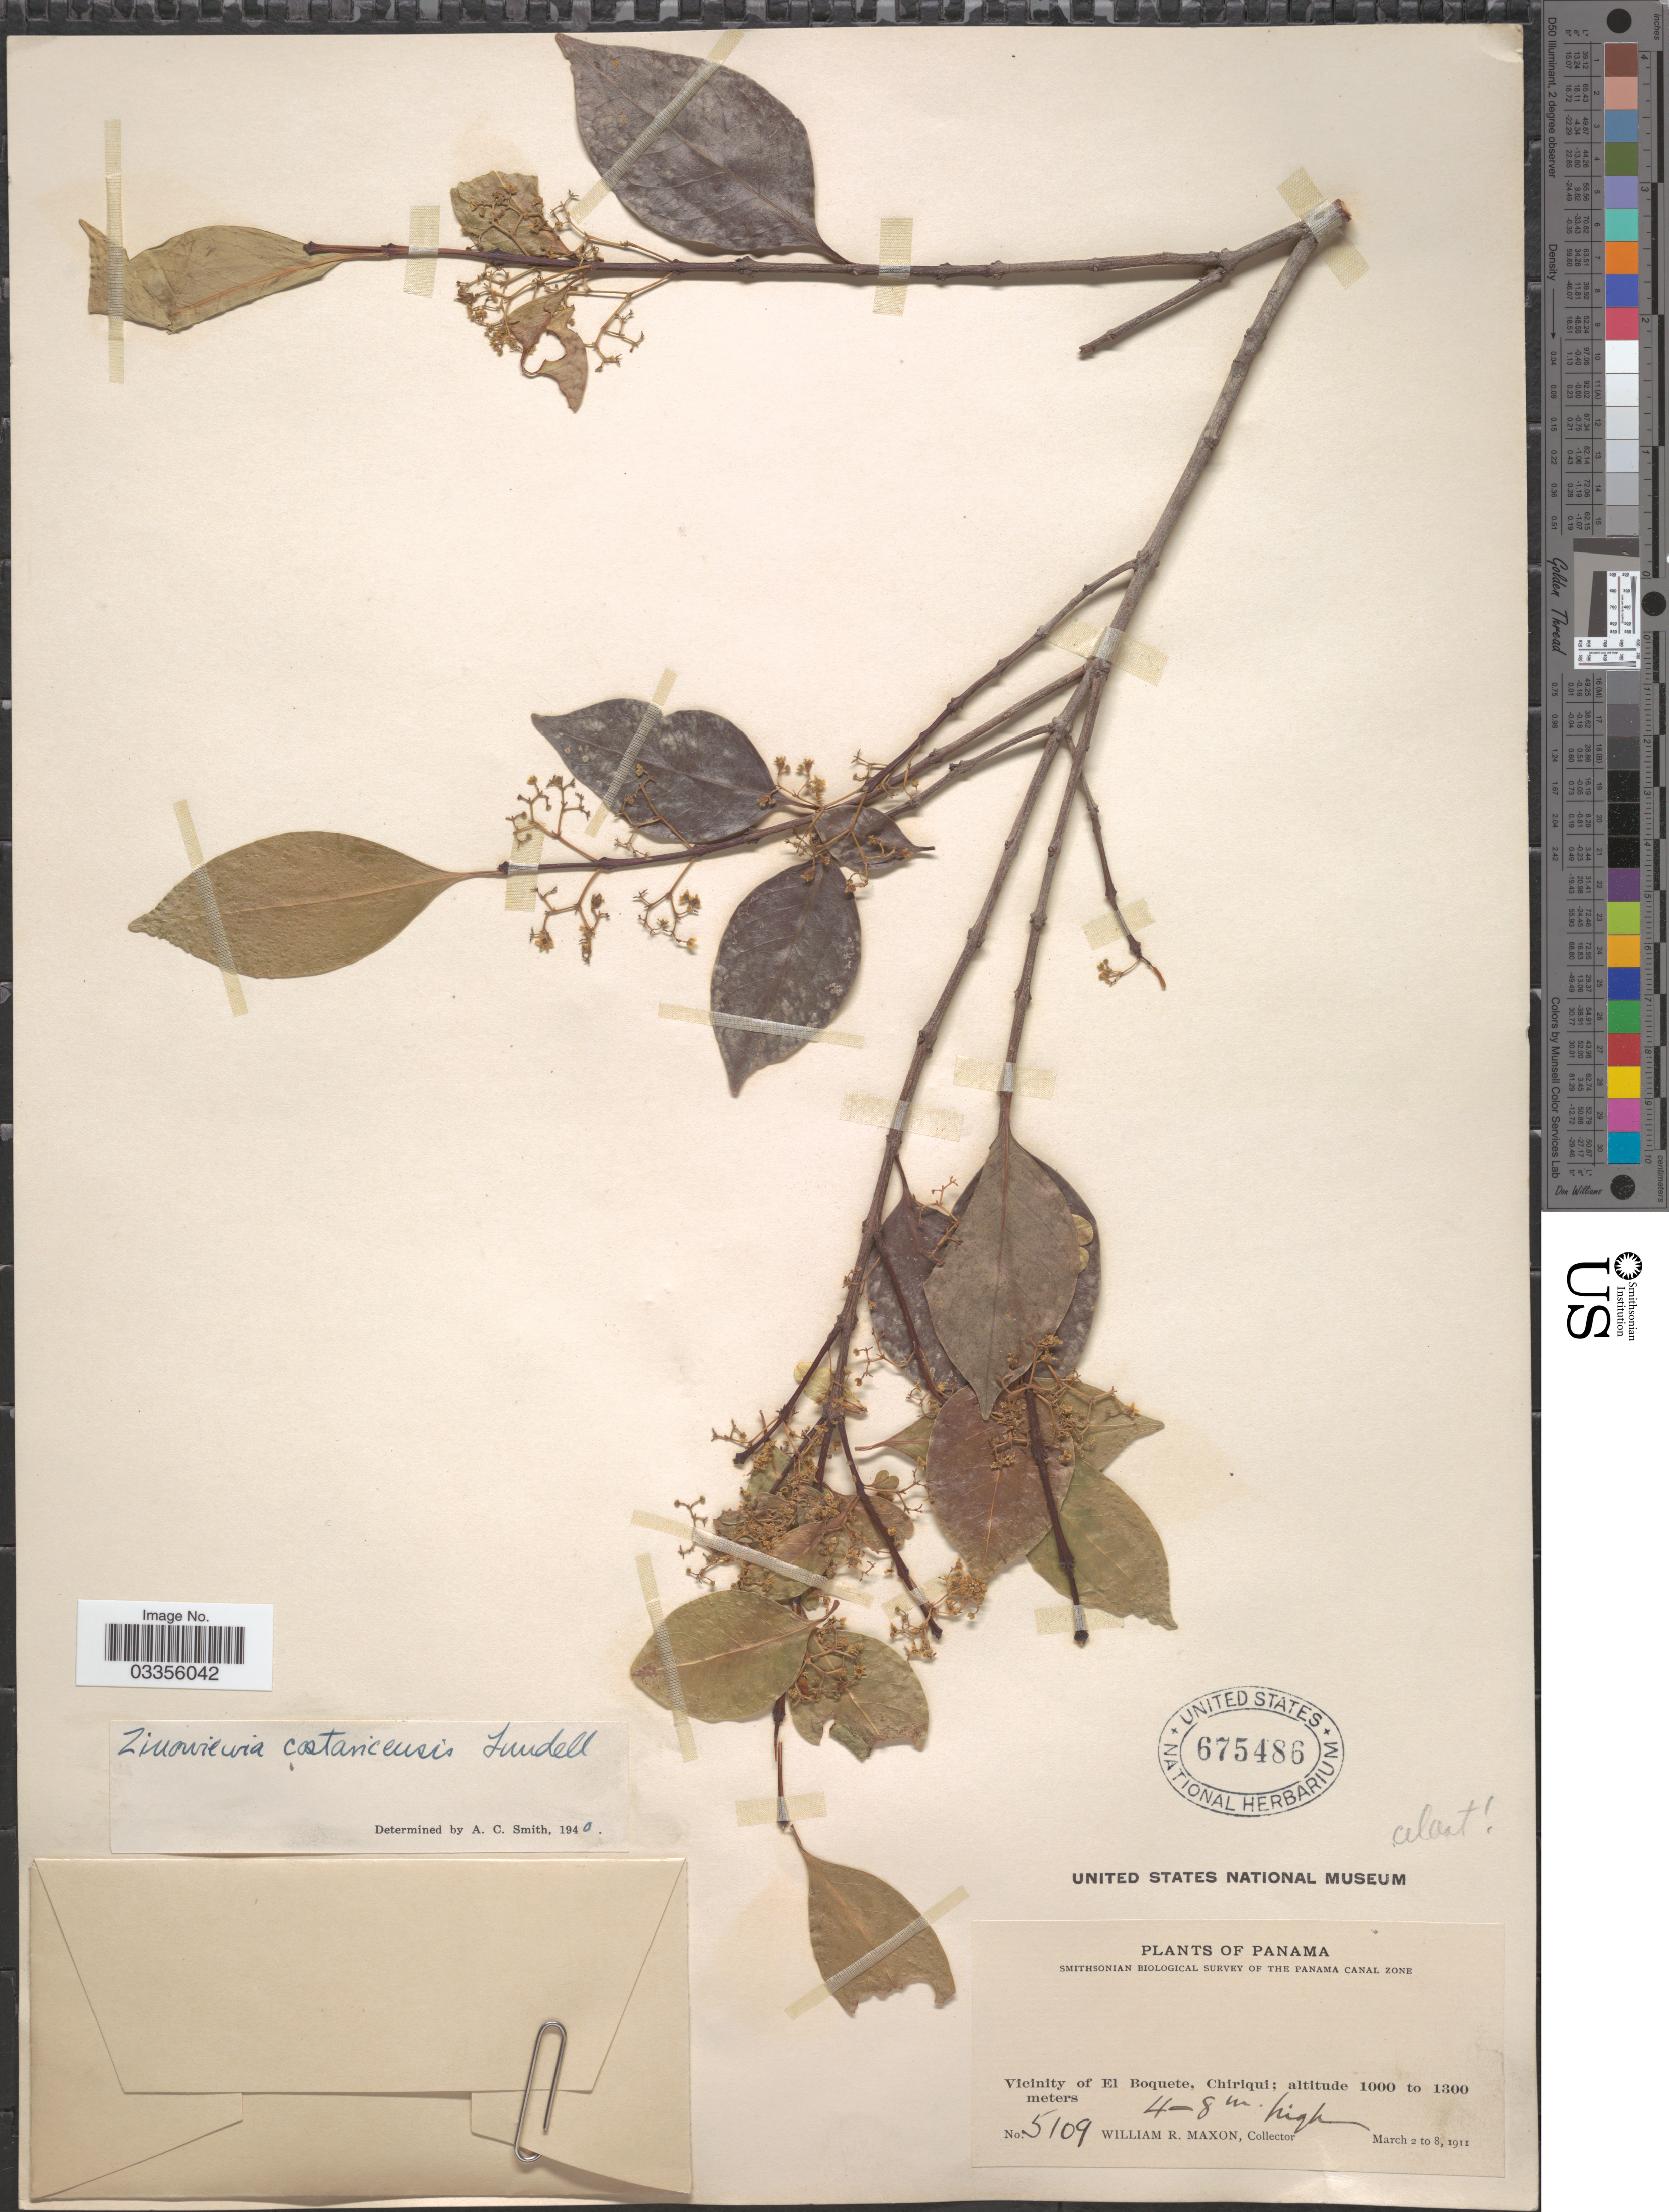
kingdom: Plantae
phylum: Tracheophyta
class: Magnoliopsida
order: Celastrales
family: Celastraceae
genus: Zinowiewia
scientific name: Zinowiewia costaricensis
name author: Lundell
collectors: W. R. Maxon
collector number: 5109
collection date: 1911-03-02/1911-03-08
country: Panama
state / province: Chiriqui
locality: Vicinity of El Boquete.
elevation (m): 1000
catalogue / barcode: US 675486